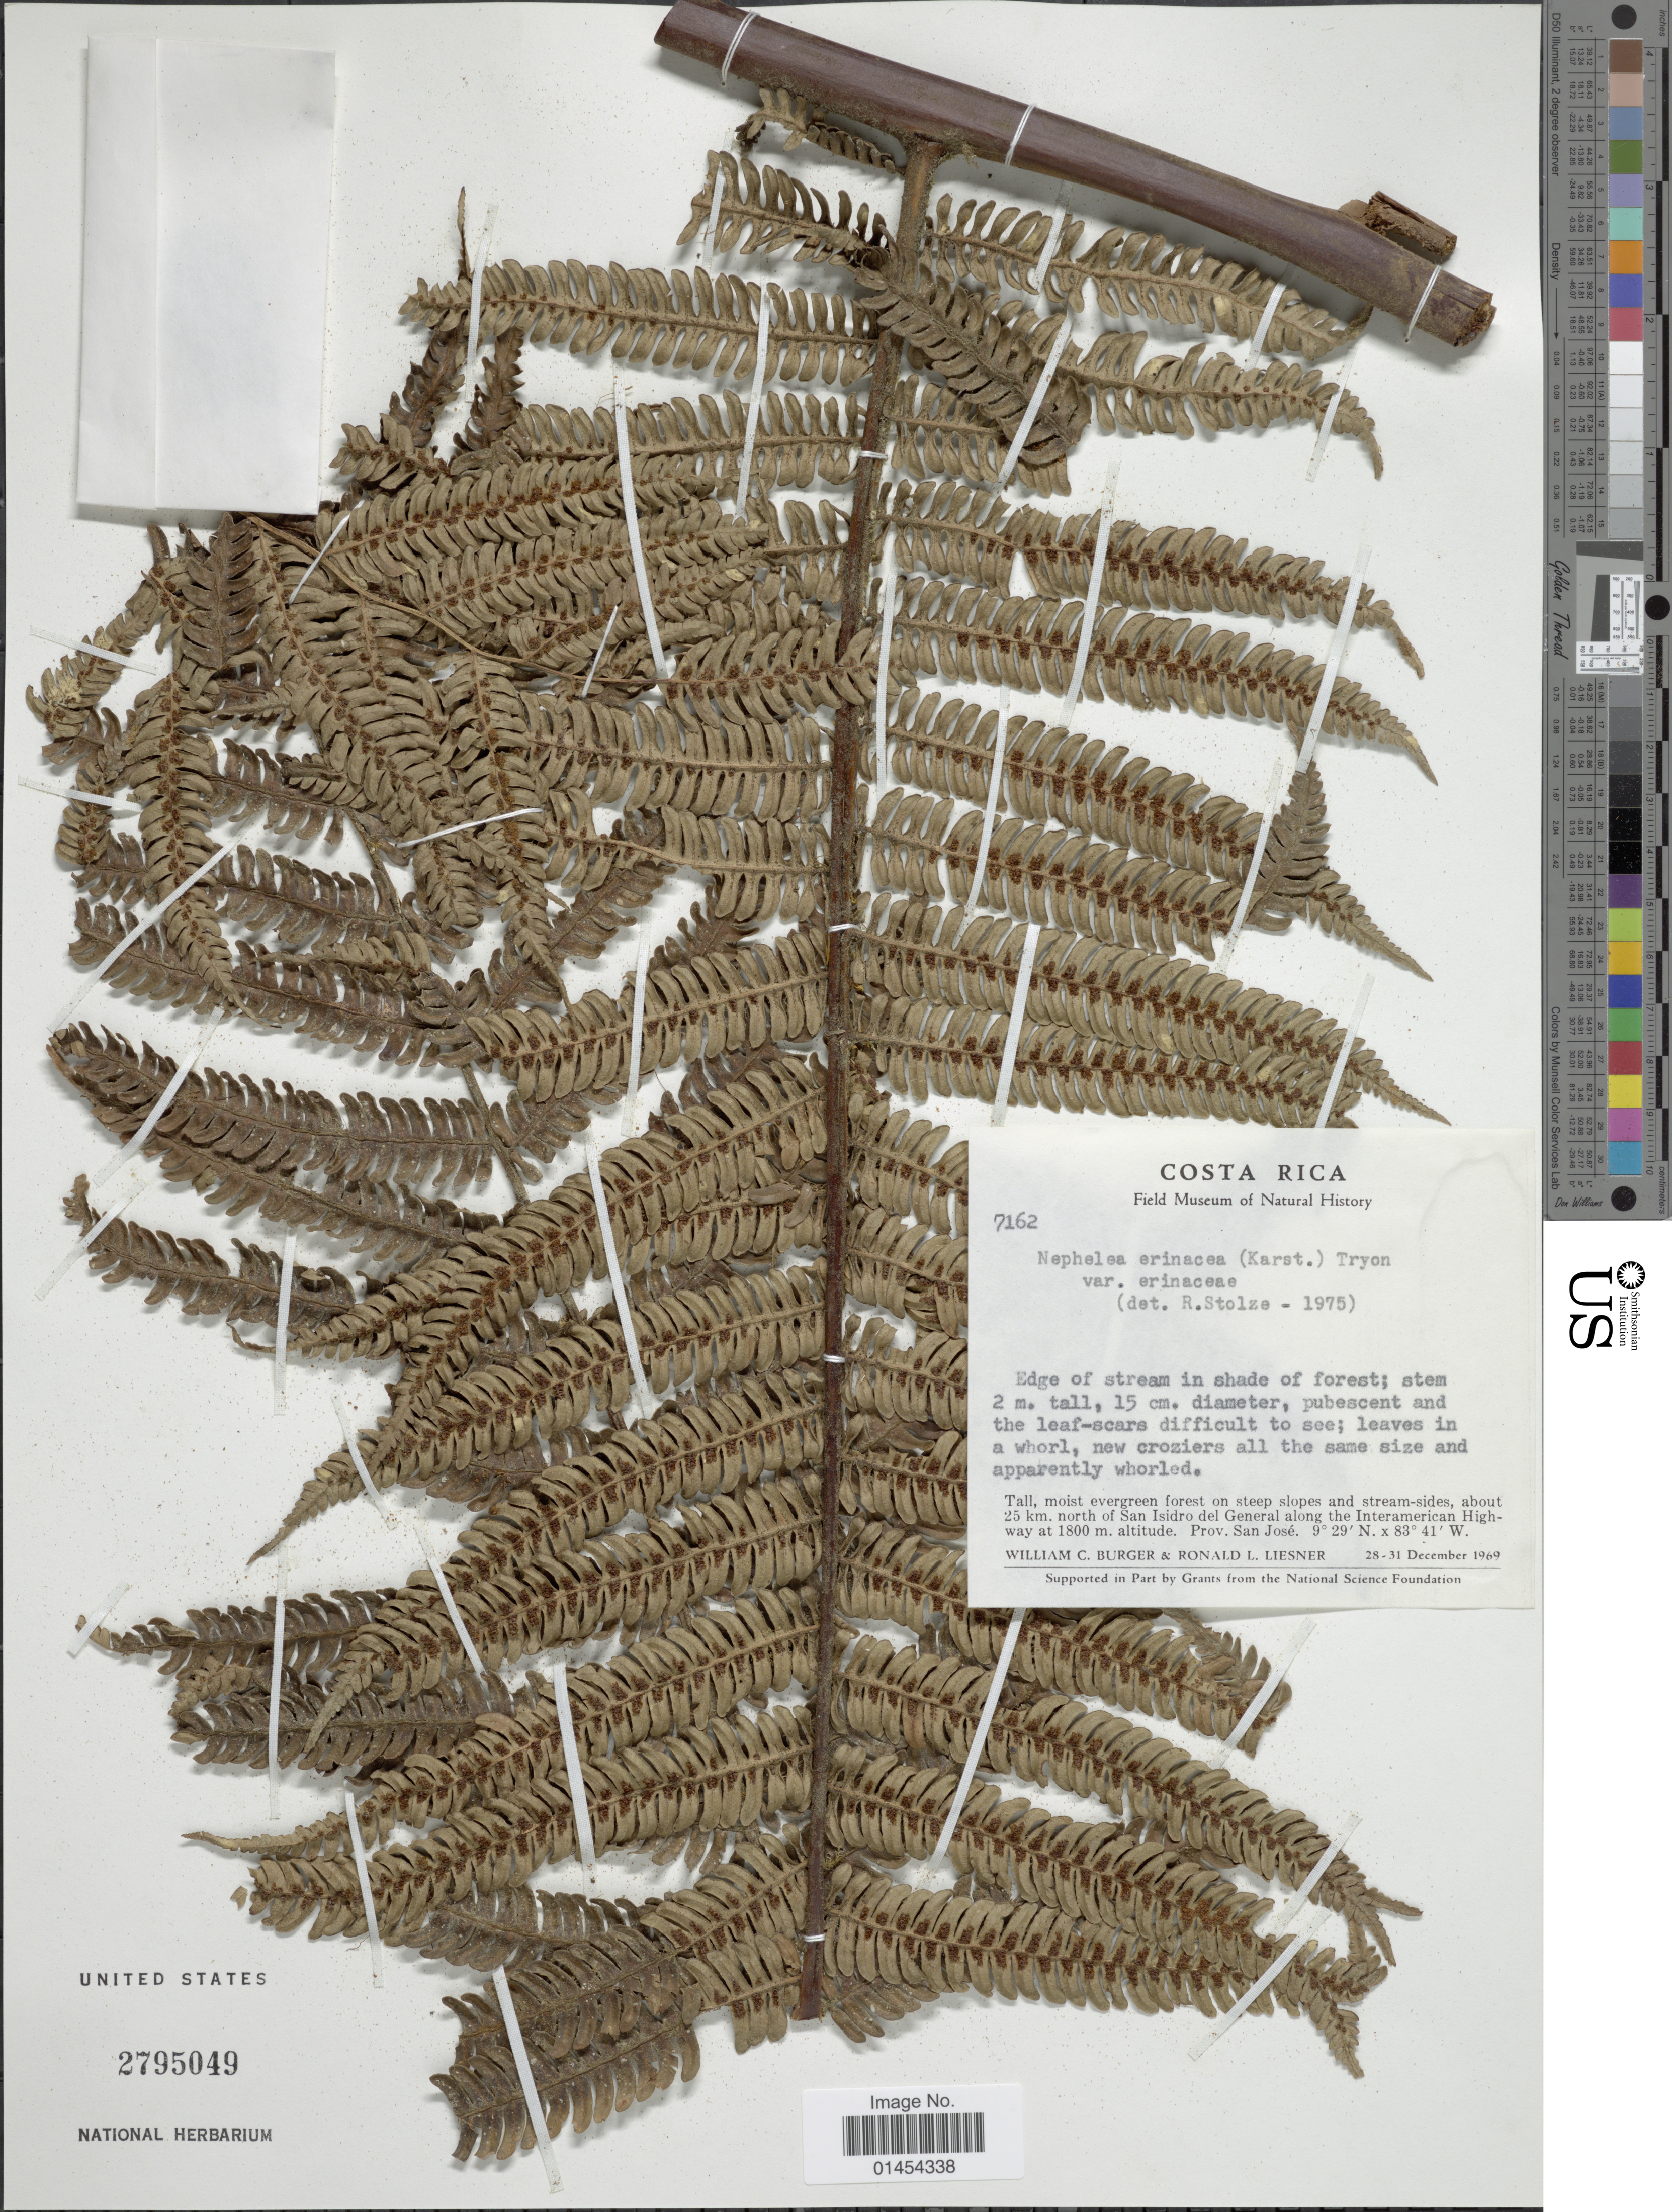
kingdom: Plantae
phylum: Tracheophyta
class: Polypodiopsida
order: Cyatheales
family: Cyatheaceae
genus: Alsophila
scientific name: Alsophila erinacea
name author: (H. Karst.) D.S. Conant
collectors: W. Burger & R. L. Liesner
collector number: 7162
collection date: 1969-12-28/1969-12-31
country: Costa Rica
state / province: San José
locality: About 25 km. north of San Isidro del General along the Interamerican Highway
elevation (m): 1800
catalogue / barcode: US 2795049